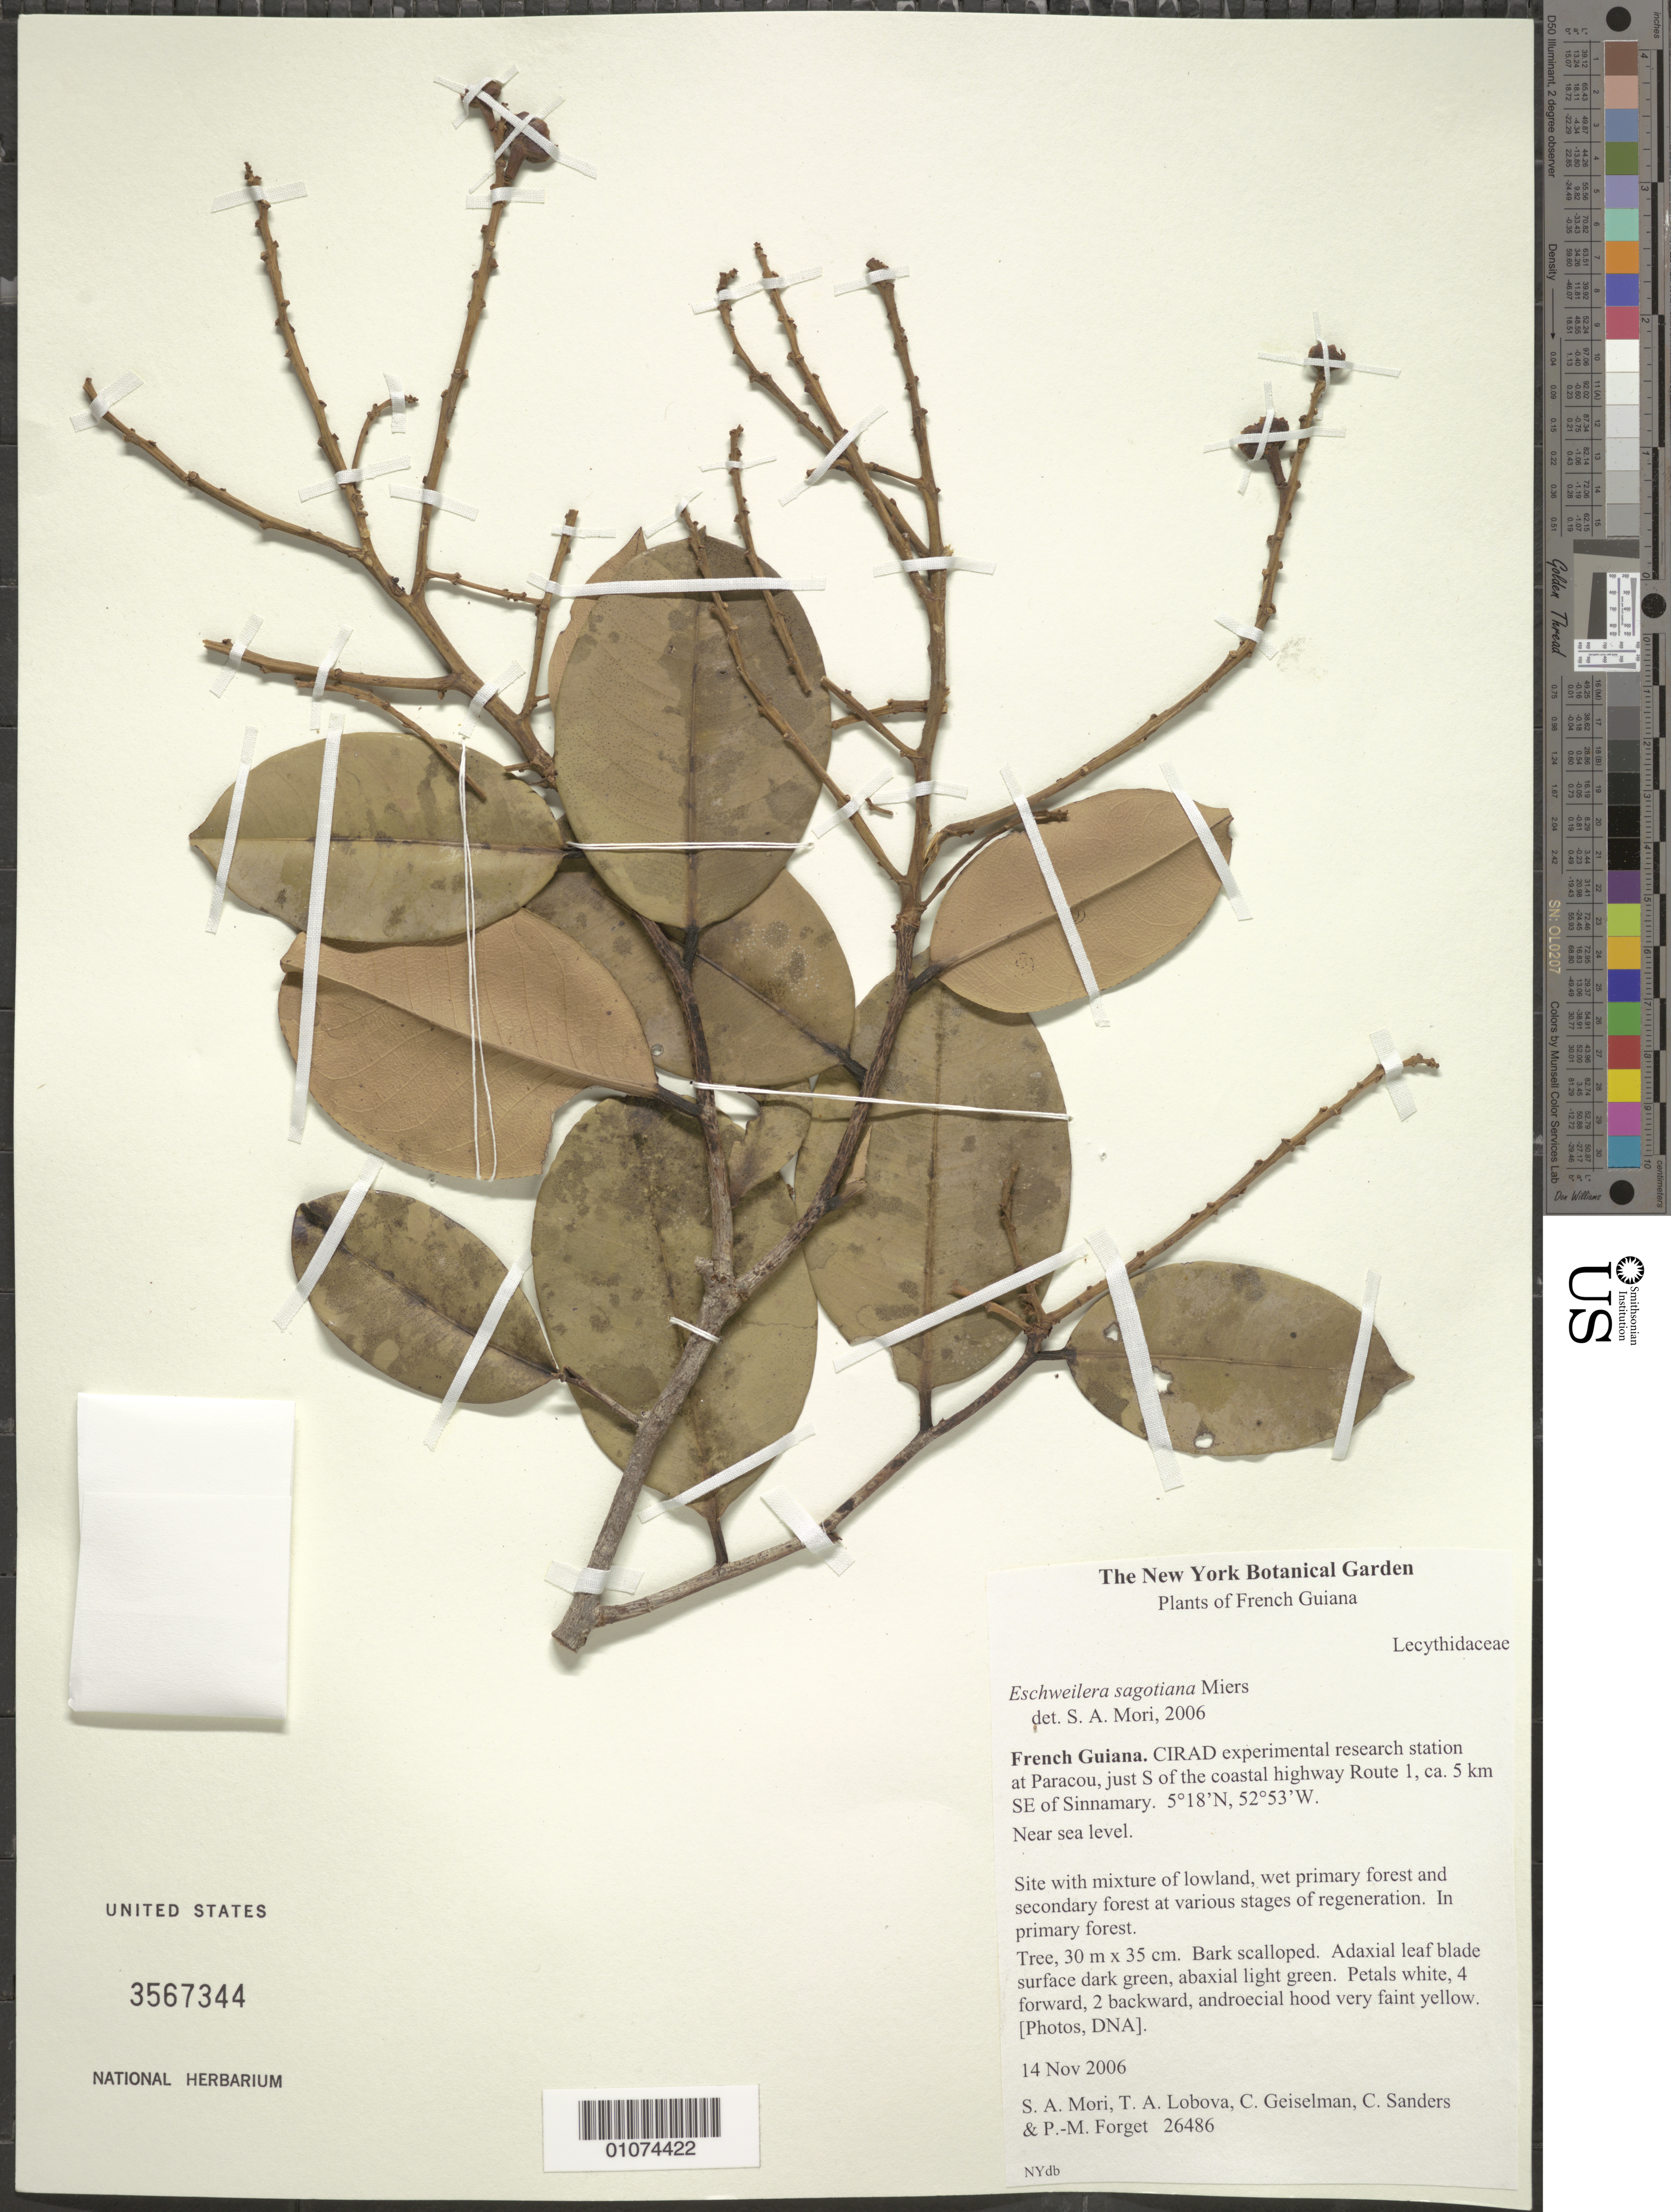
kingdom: Plantae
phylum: Tracheophyta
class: Magnoliopsida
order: Ericales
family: Lecythidaceae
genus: Eschweilera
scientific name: Eschweilera sagotiana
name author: Miers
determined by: Mori, Scott A.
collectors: S. Mori, T. Lobova, C. Geiselman, C. Sanders & P.-M. Forget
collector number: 26486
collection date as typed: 14-Nov-06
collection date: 2006-11-14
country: French Guiana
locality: CIRAD experimental research station at Paracou, just south of coastal highway Route 1, ca. 5 km. SE of Sinnamary.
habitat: Near sea level. Site with mixture of lowland, wet primary forest and secondary forest at various stages of regeneration. In primary forest.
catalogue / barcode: US 3567344